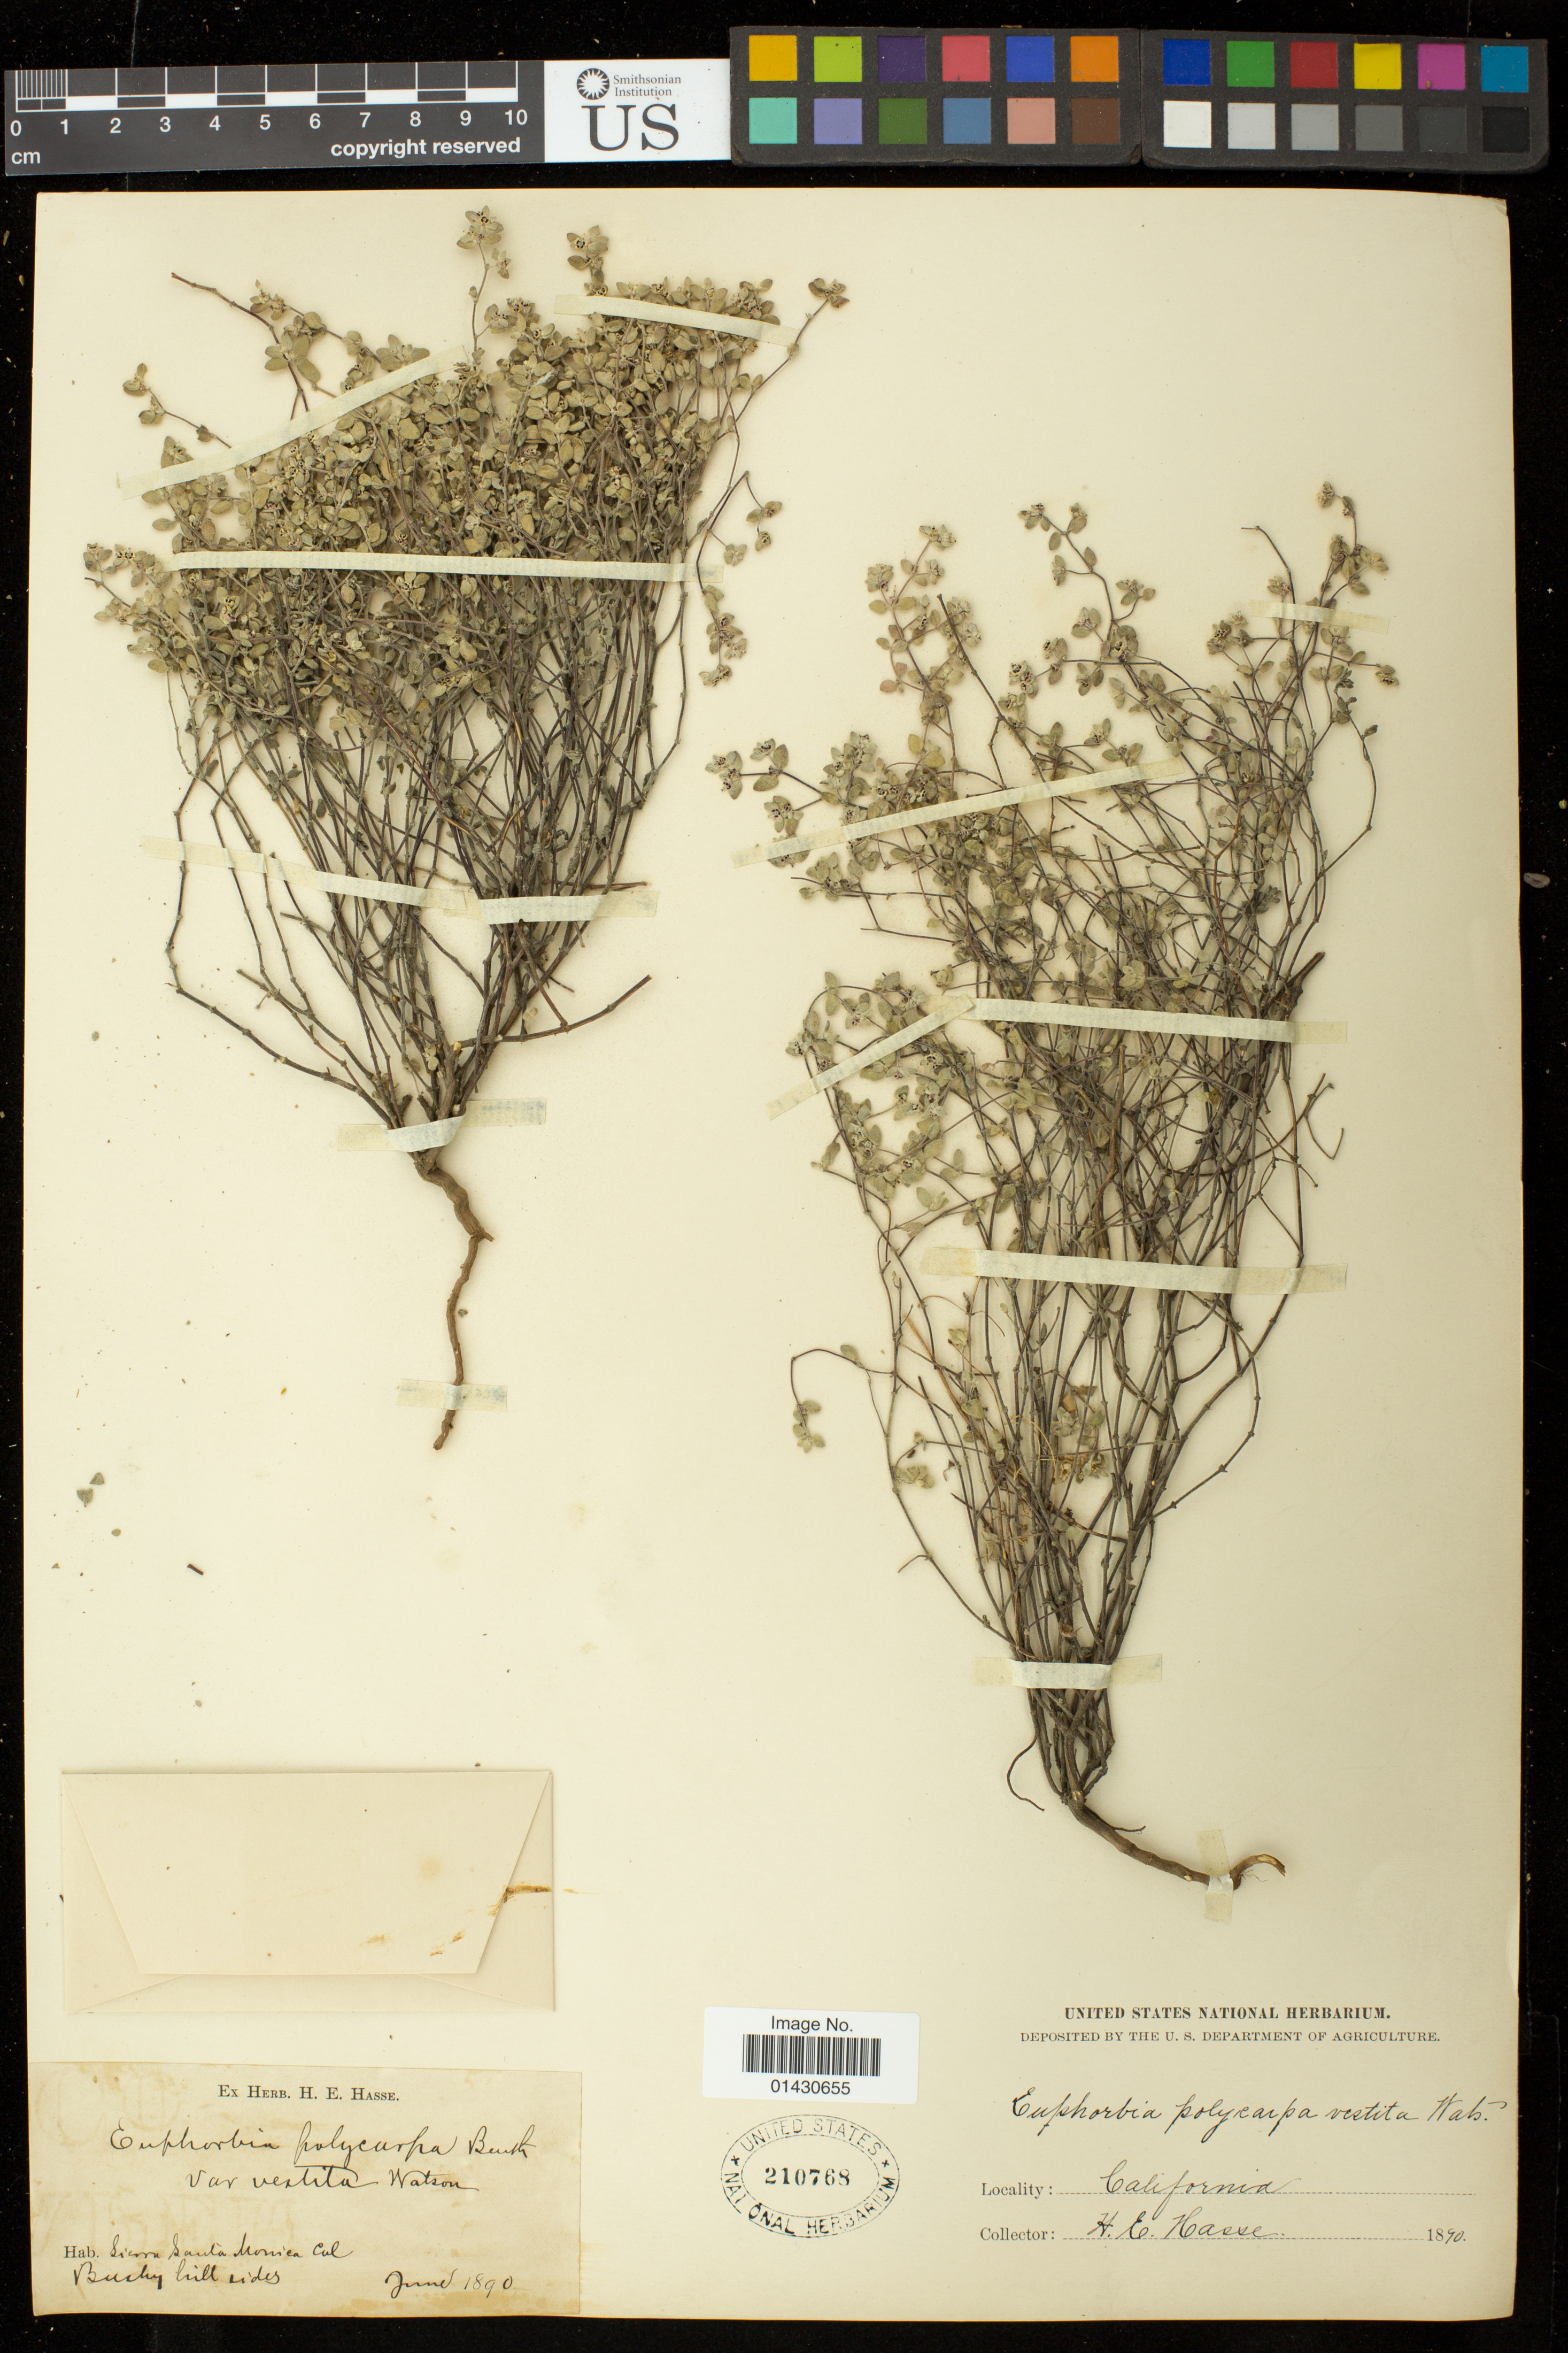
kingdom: Plantae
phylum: Tracheophyta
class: Magnoliopsida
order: Malpighiales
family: Euphorbiaceae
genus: Euphorbia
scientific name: Euphorbia melanadenia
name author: Torr.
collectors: H. E. Hasse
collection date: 1890-06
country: United States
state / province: California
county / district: Los Angeles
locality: Sierra Santa Monica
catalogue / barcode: US 210768